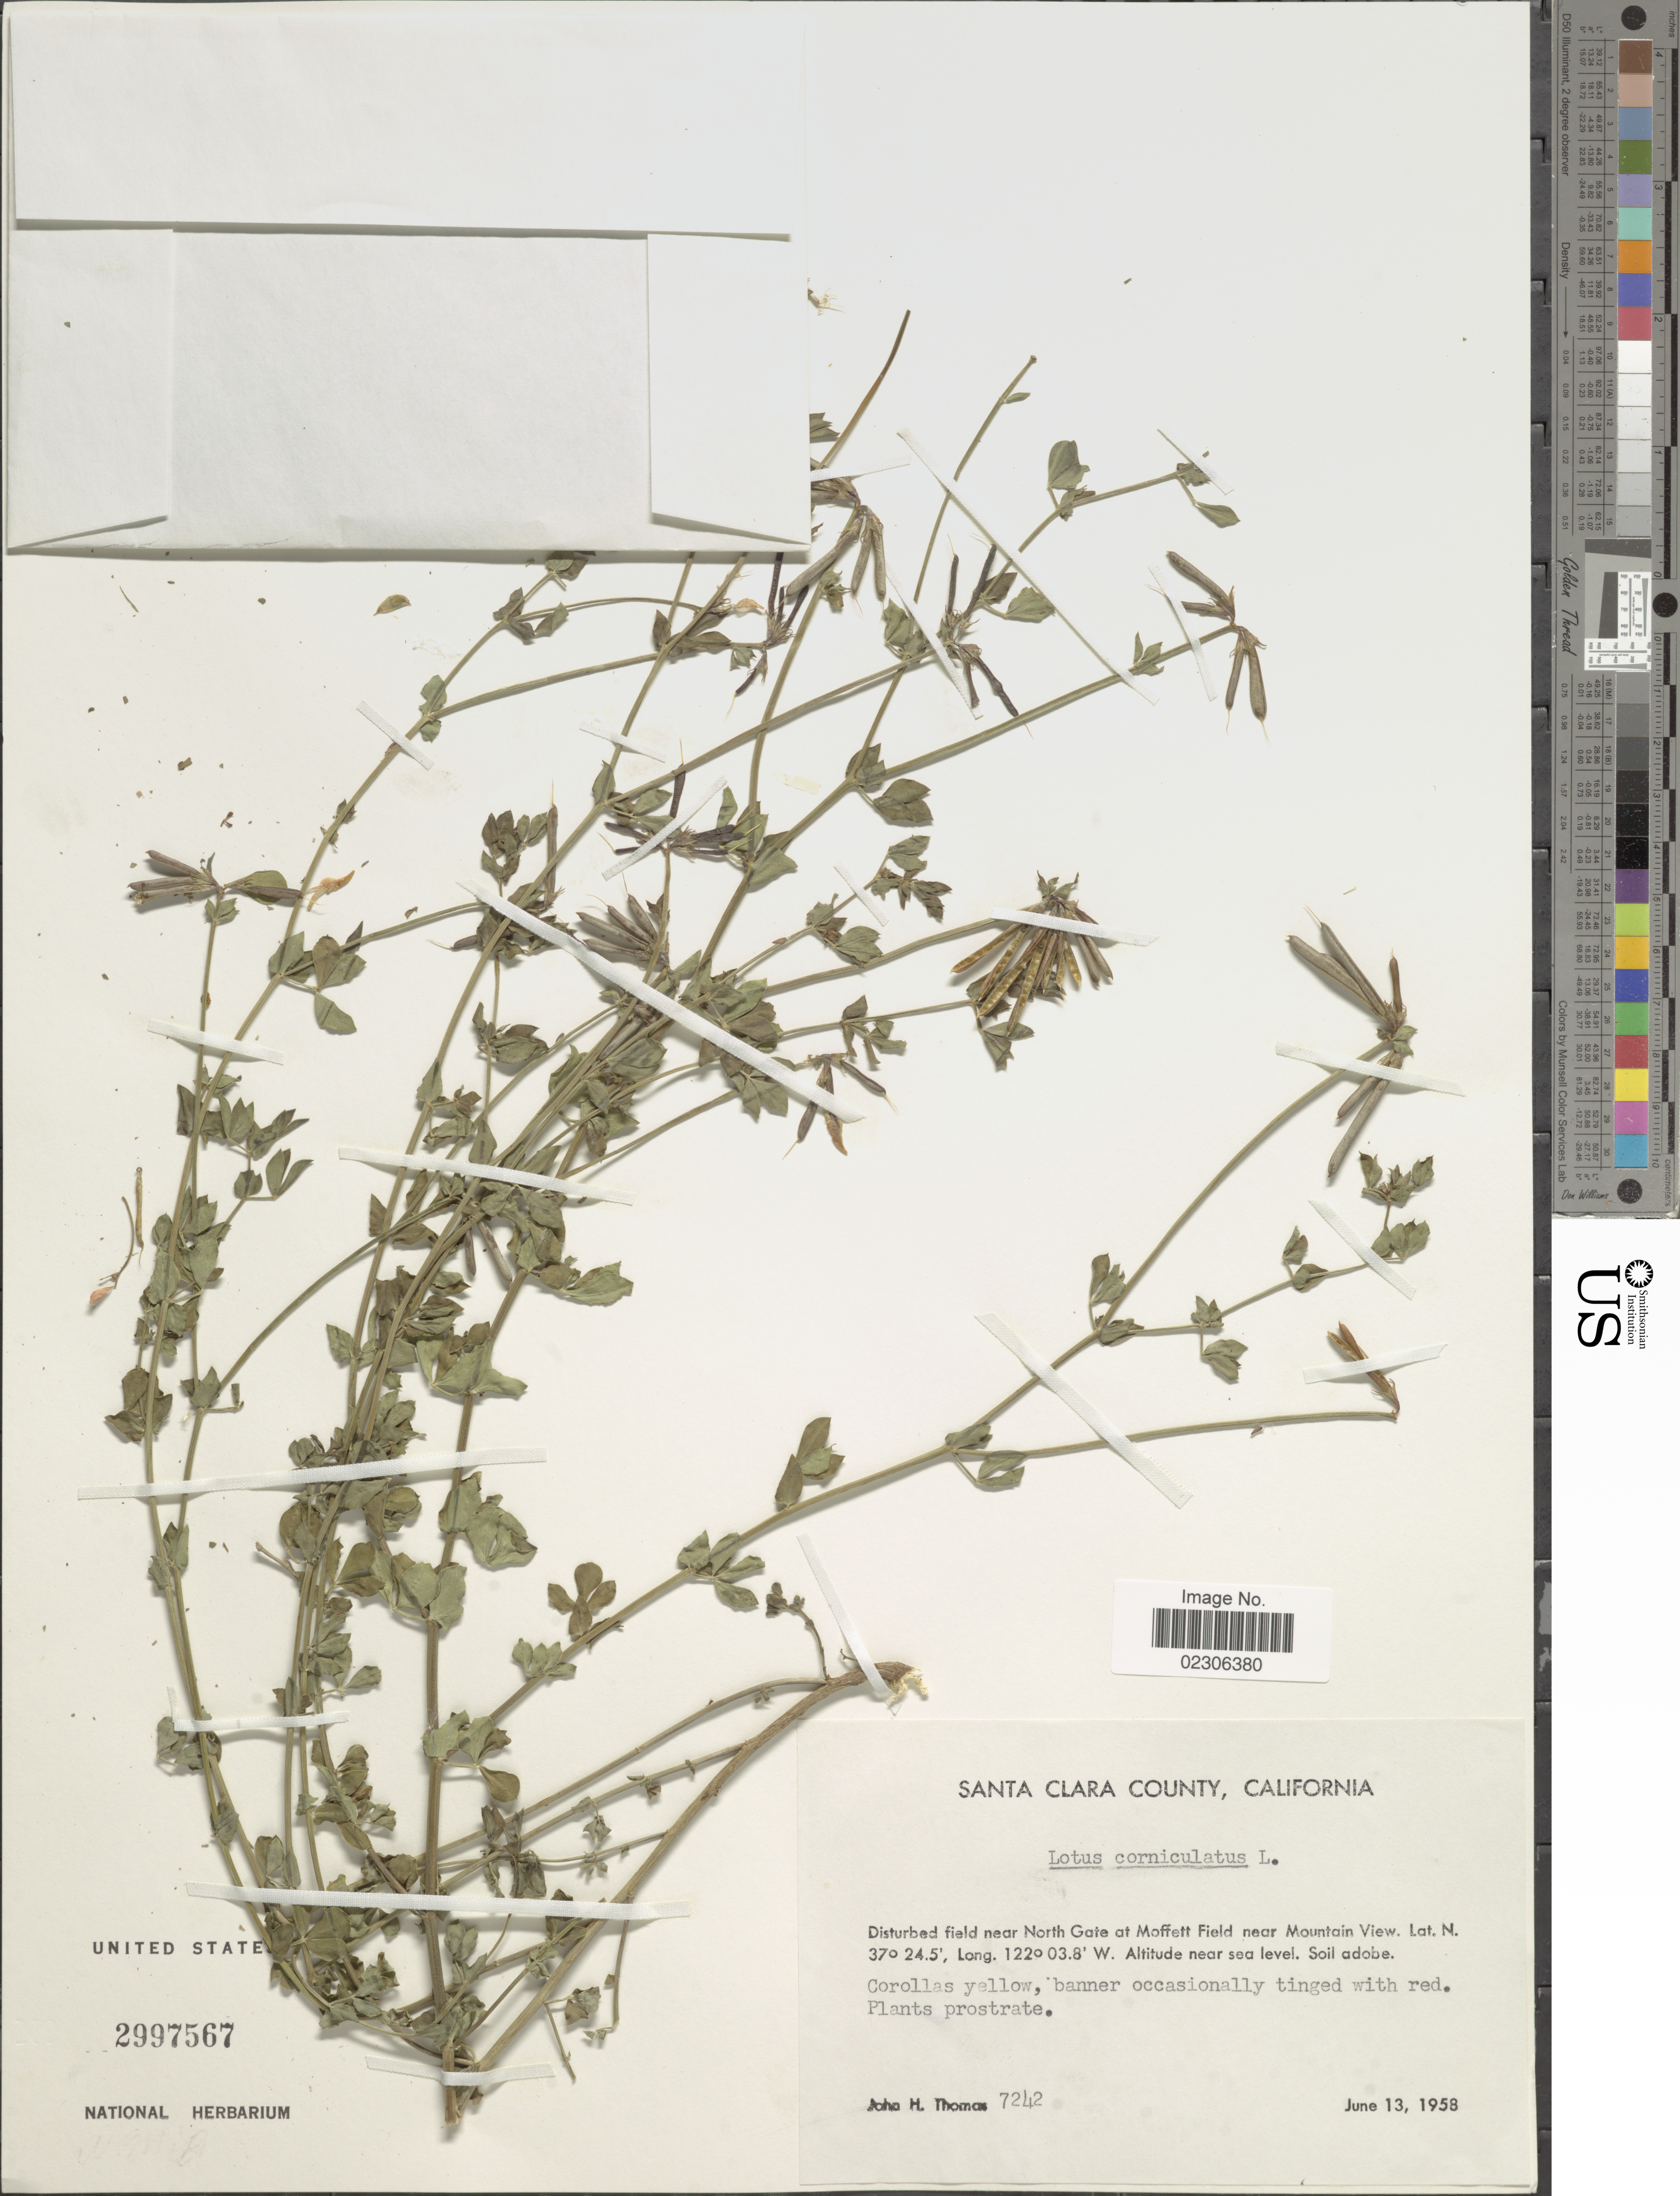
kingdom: Plantae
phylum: Tracheophyta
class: Magnoliopsida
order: Fabales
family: Fabaceae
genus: Lotus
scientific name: Lotus corniculatus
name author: L.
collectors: J. H. Thomas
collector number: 7242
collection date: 1958-06-13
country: United States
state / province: California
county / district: Santa Clara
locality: Santa Clara County, California, Disturbed field near North Gate at Moffett Field near Mountain View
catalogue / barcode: US 2997567